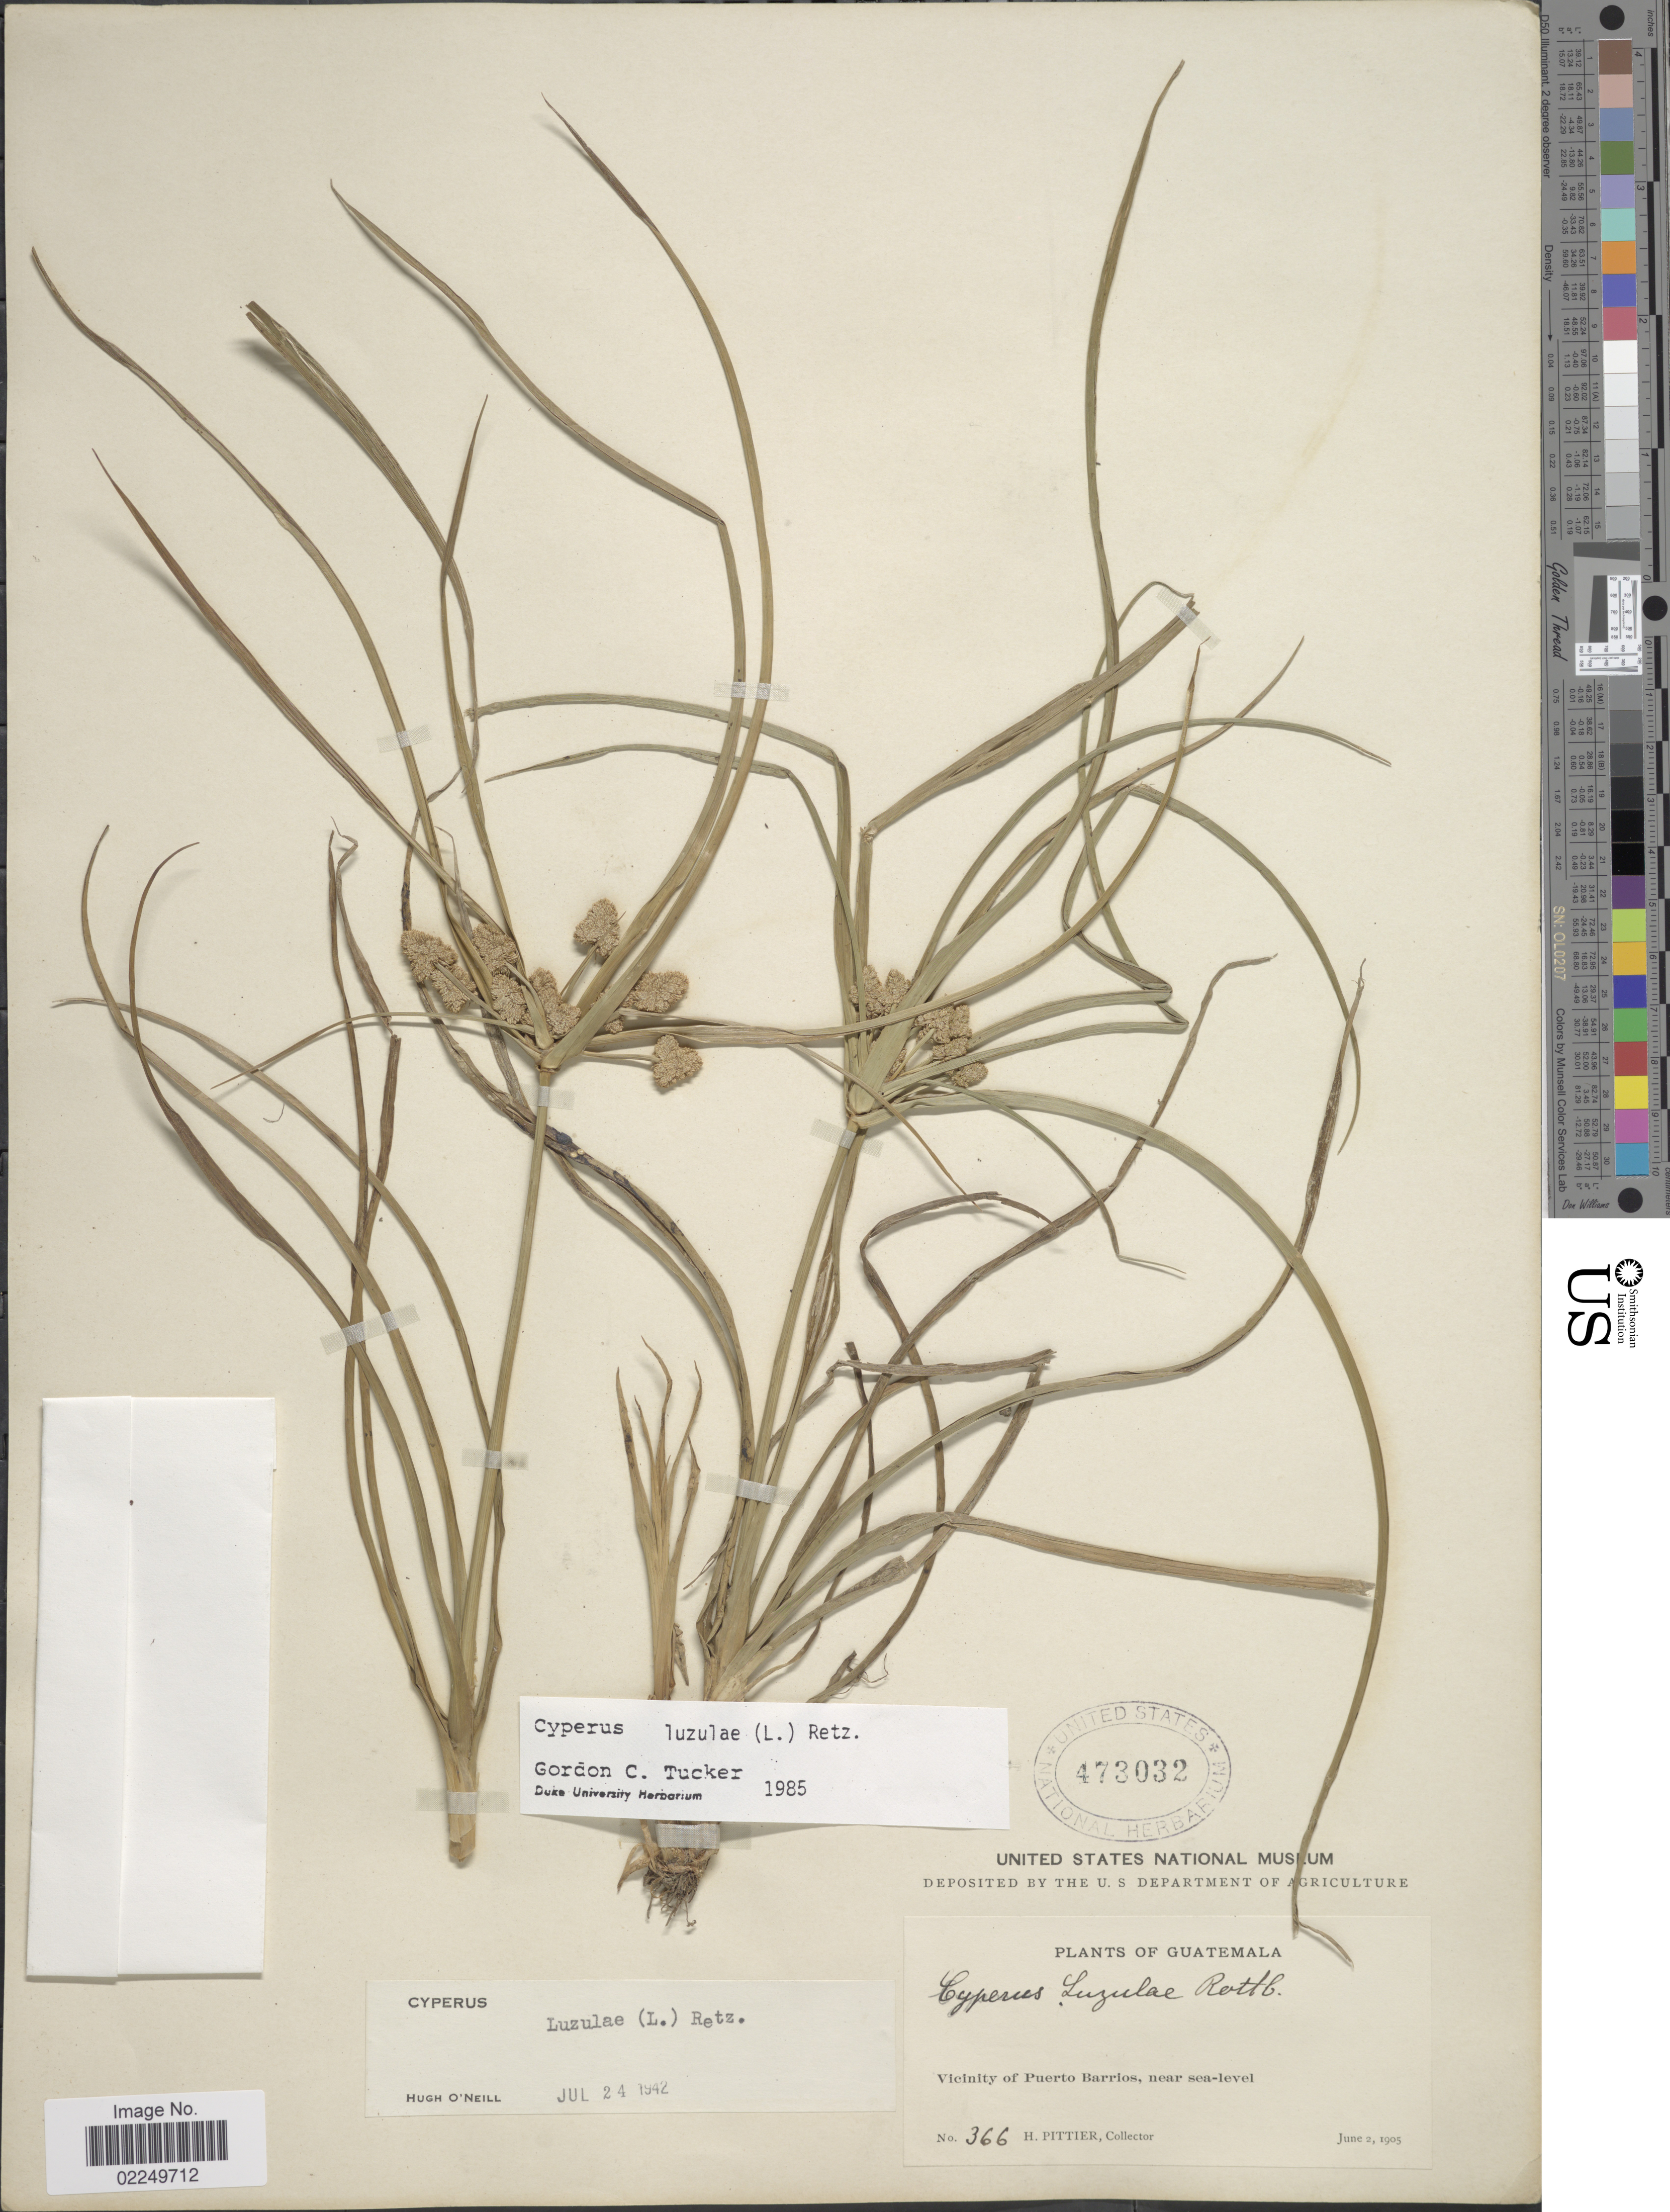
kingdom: Plantae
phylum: Tracheophyta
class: Liliopsida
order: Poales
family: Cyperaceae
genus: Cyperus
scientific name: Cyperus luzulae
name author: (L.) Rottb. ex Retz.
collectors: H. F. Pittier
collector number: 366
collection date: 1905-06-02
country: Guatemala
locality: Vicinity of Puerto Barrios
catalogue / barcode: US 473032